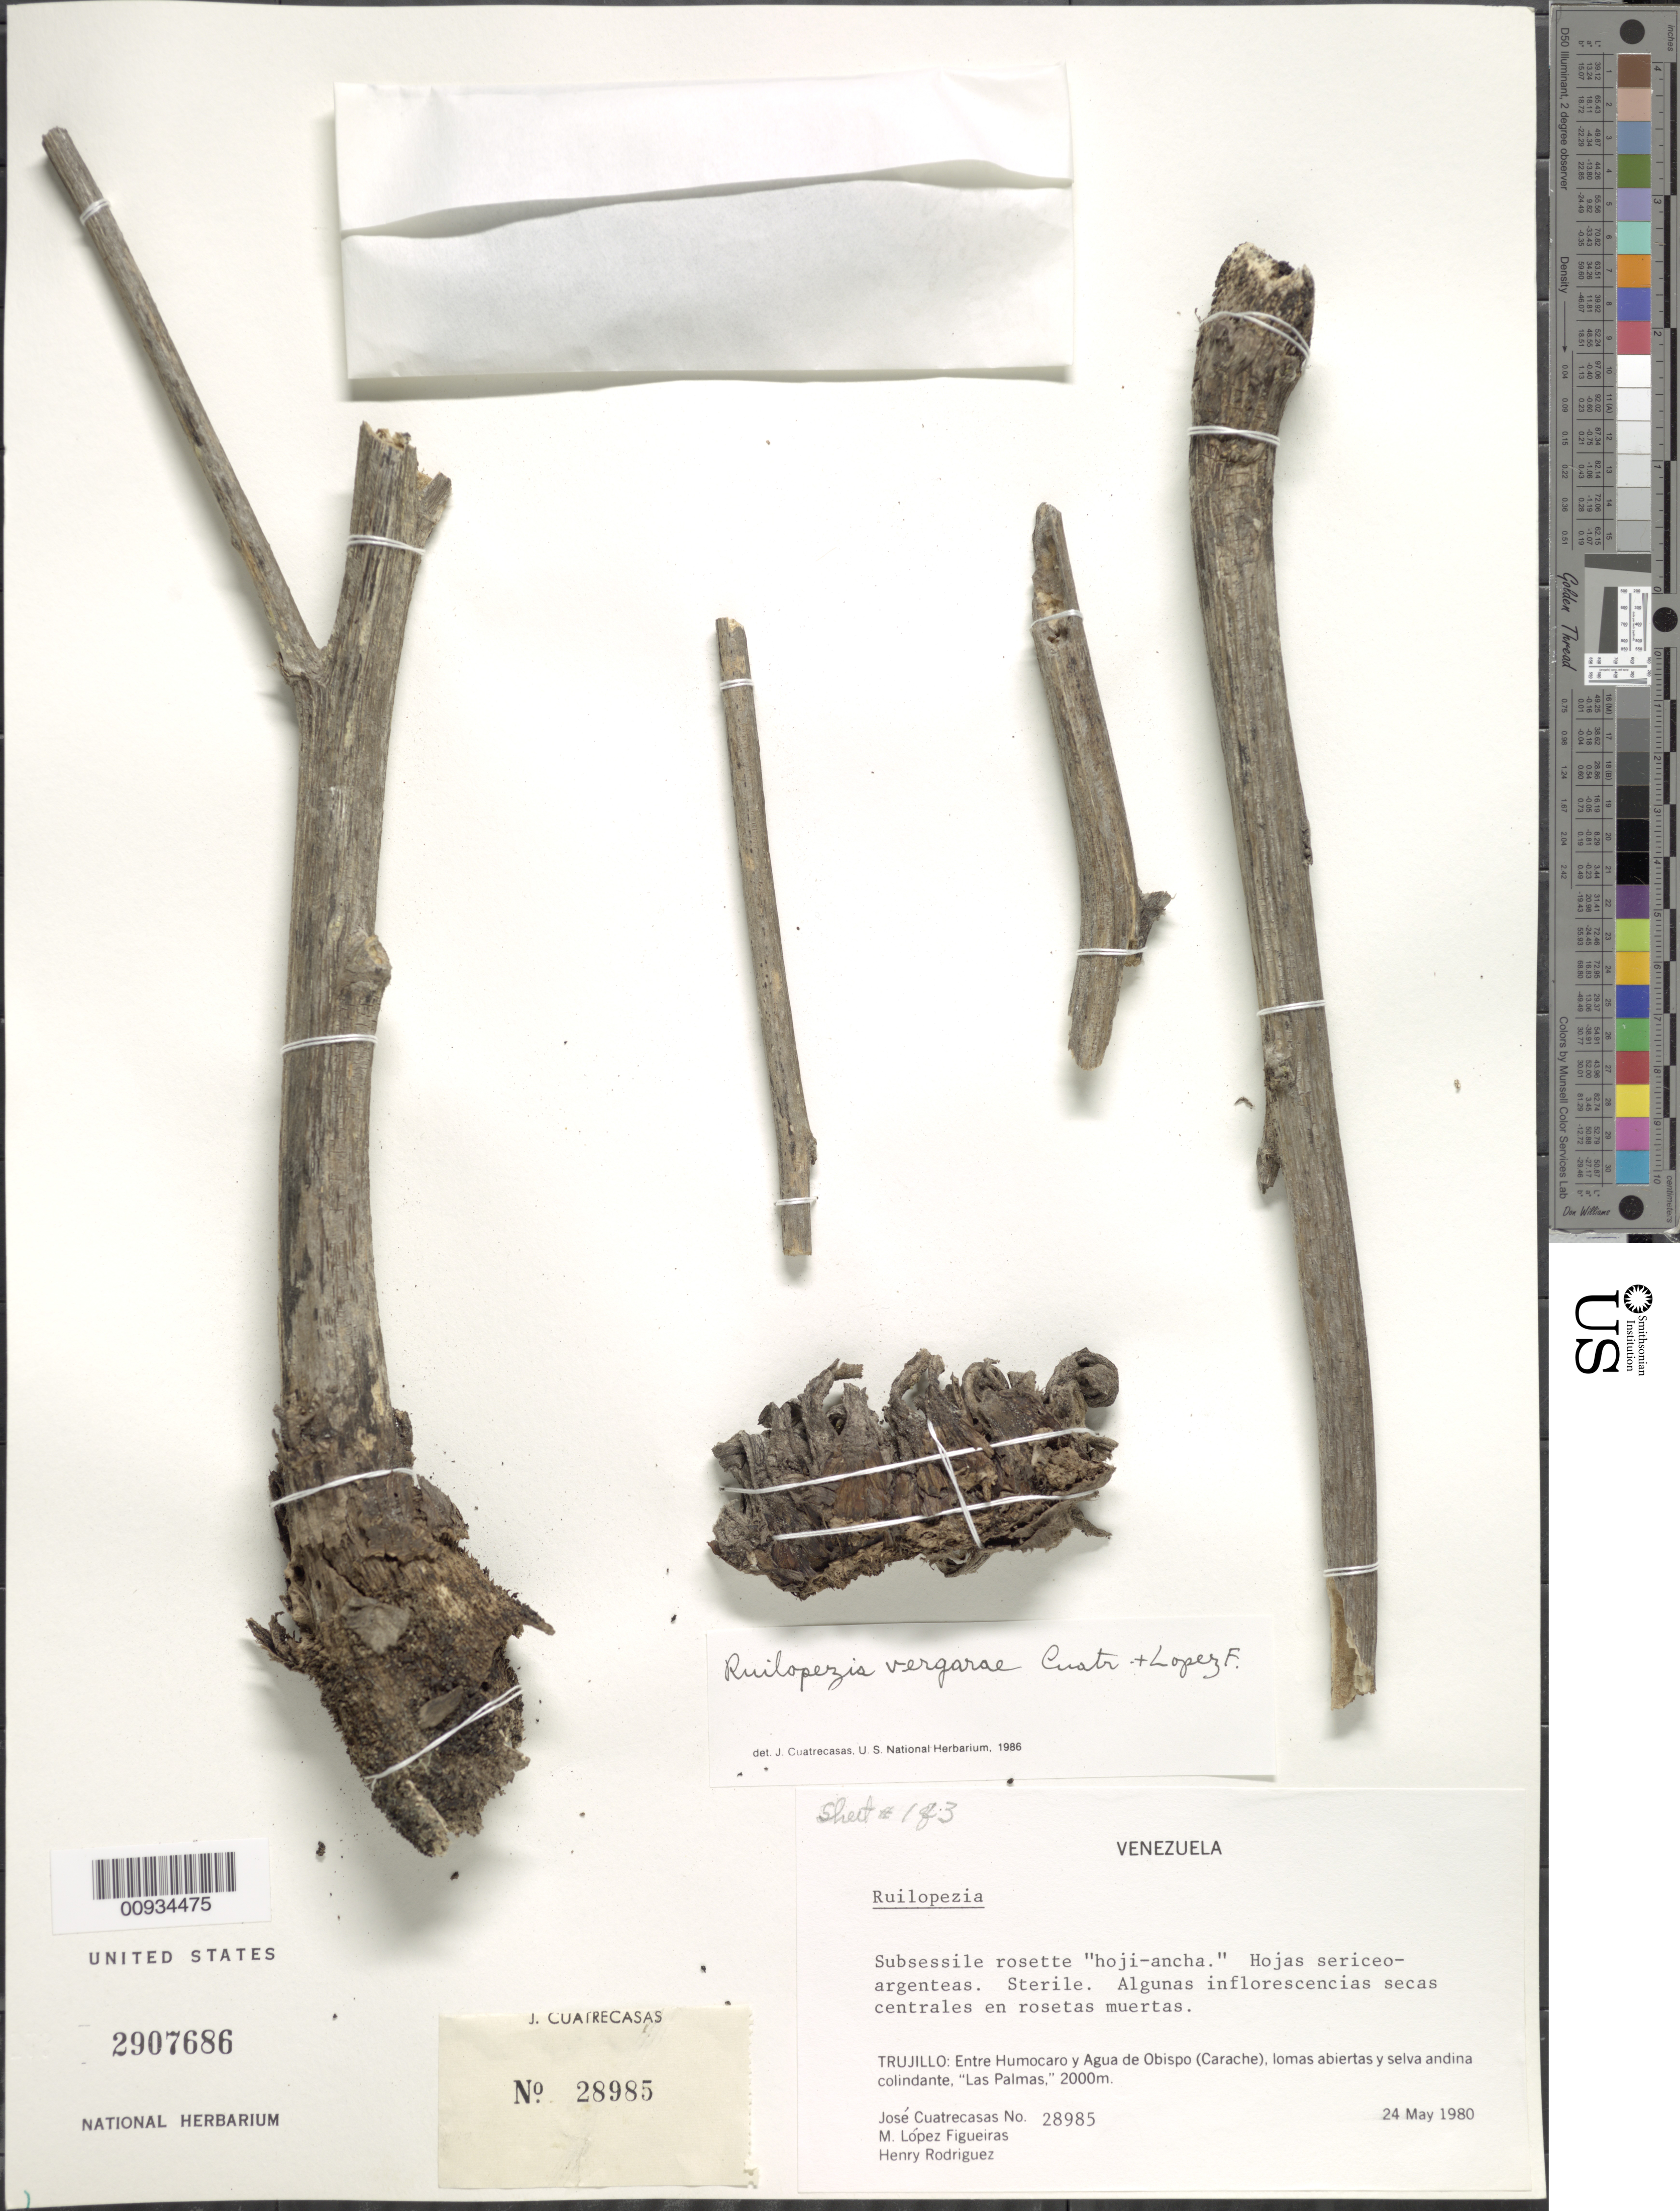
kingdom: Plantae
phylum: Tracheophyta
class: Magnoliopsida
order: Asterales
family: Asteraceae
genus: Ruilopezia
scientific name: Ruilopezia vergarae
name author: Cuatrec. & López Fig.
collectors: J. Cuatrecasas, M. López Figueiras & H. A. Rodriguez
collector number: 28985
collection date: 1980-05-24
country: Venezuela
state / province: Trujillo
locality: Entre Humocaro y Agua de Obispo (Carache), lomas a biertas y selva andina colidante, "Las Plamas".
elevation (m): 2000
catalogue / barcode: US 2907686